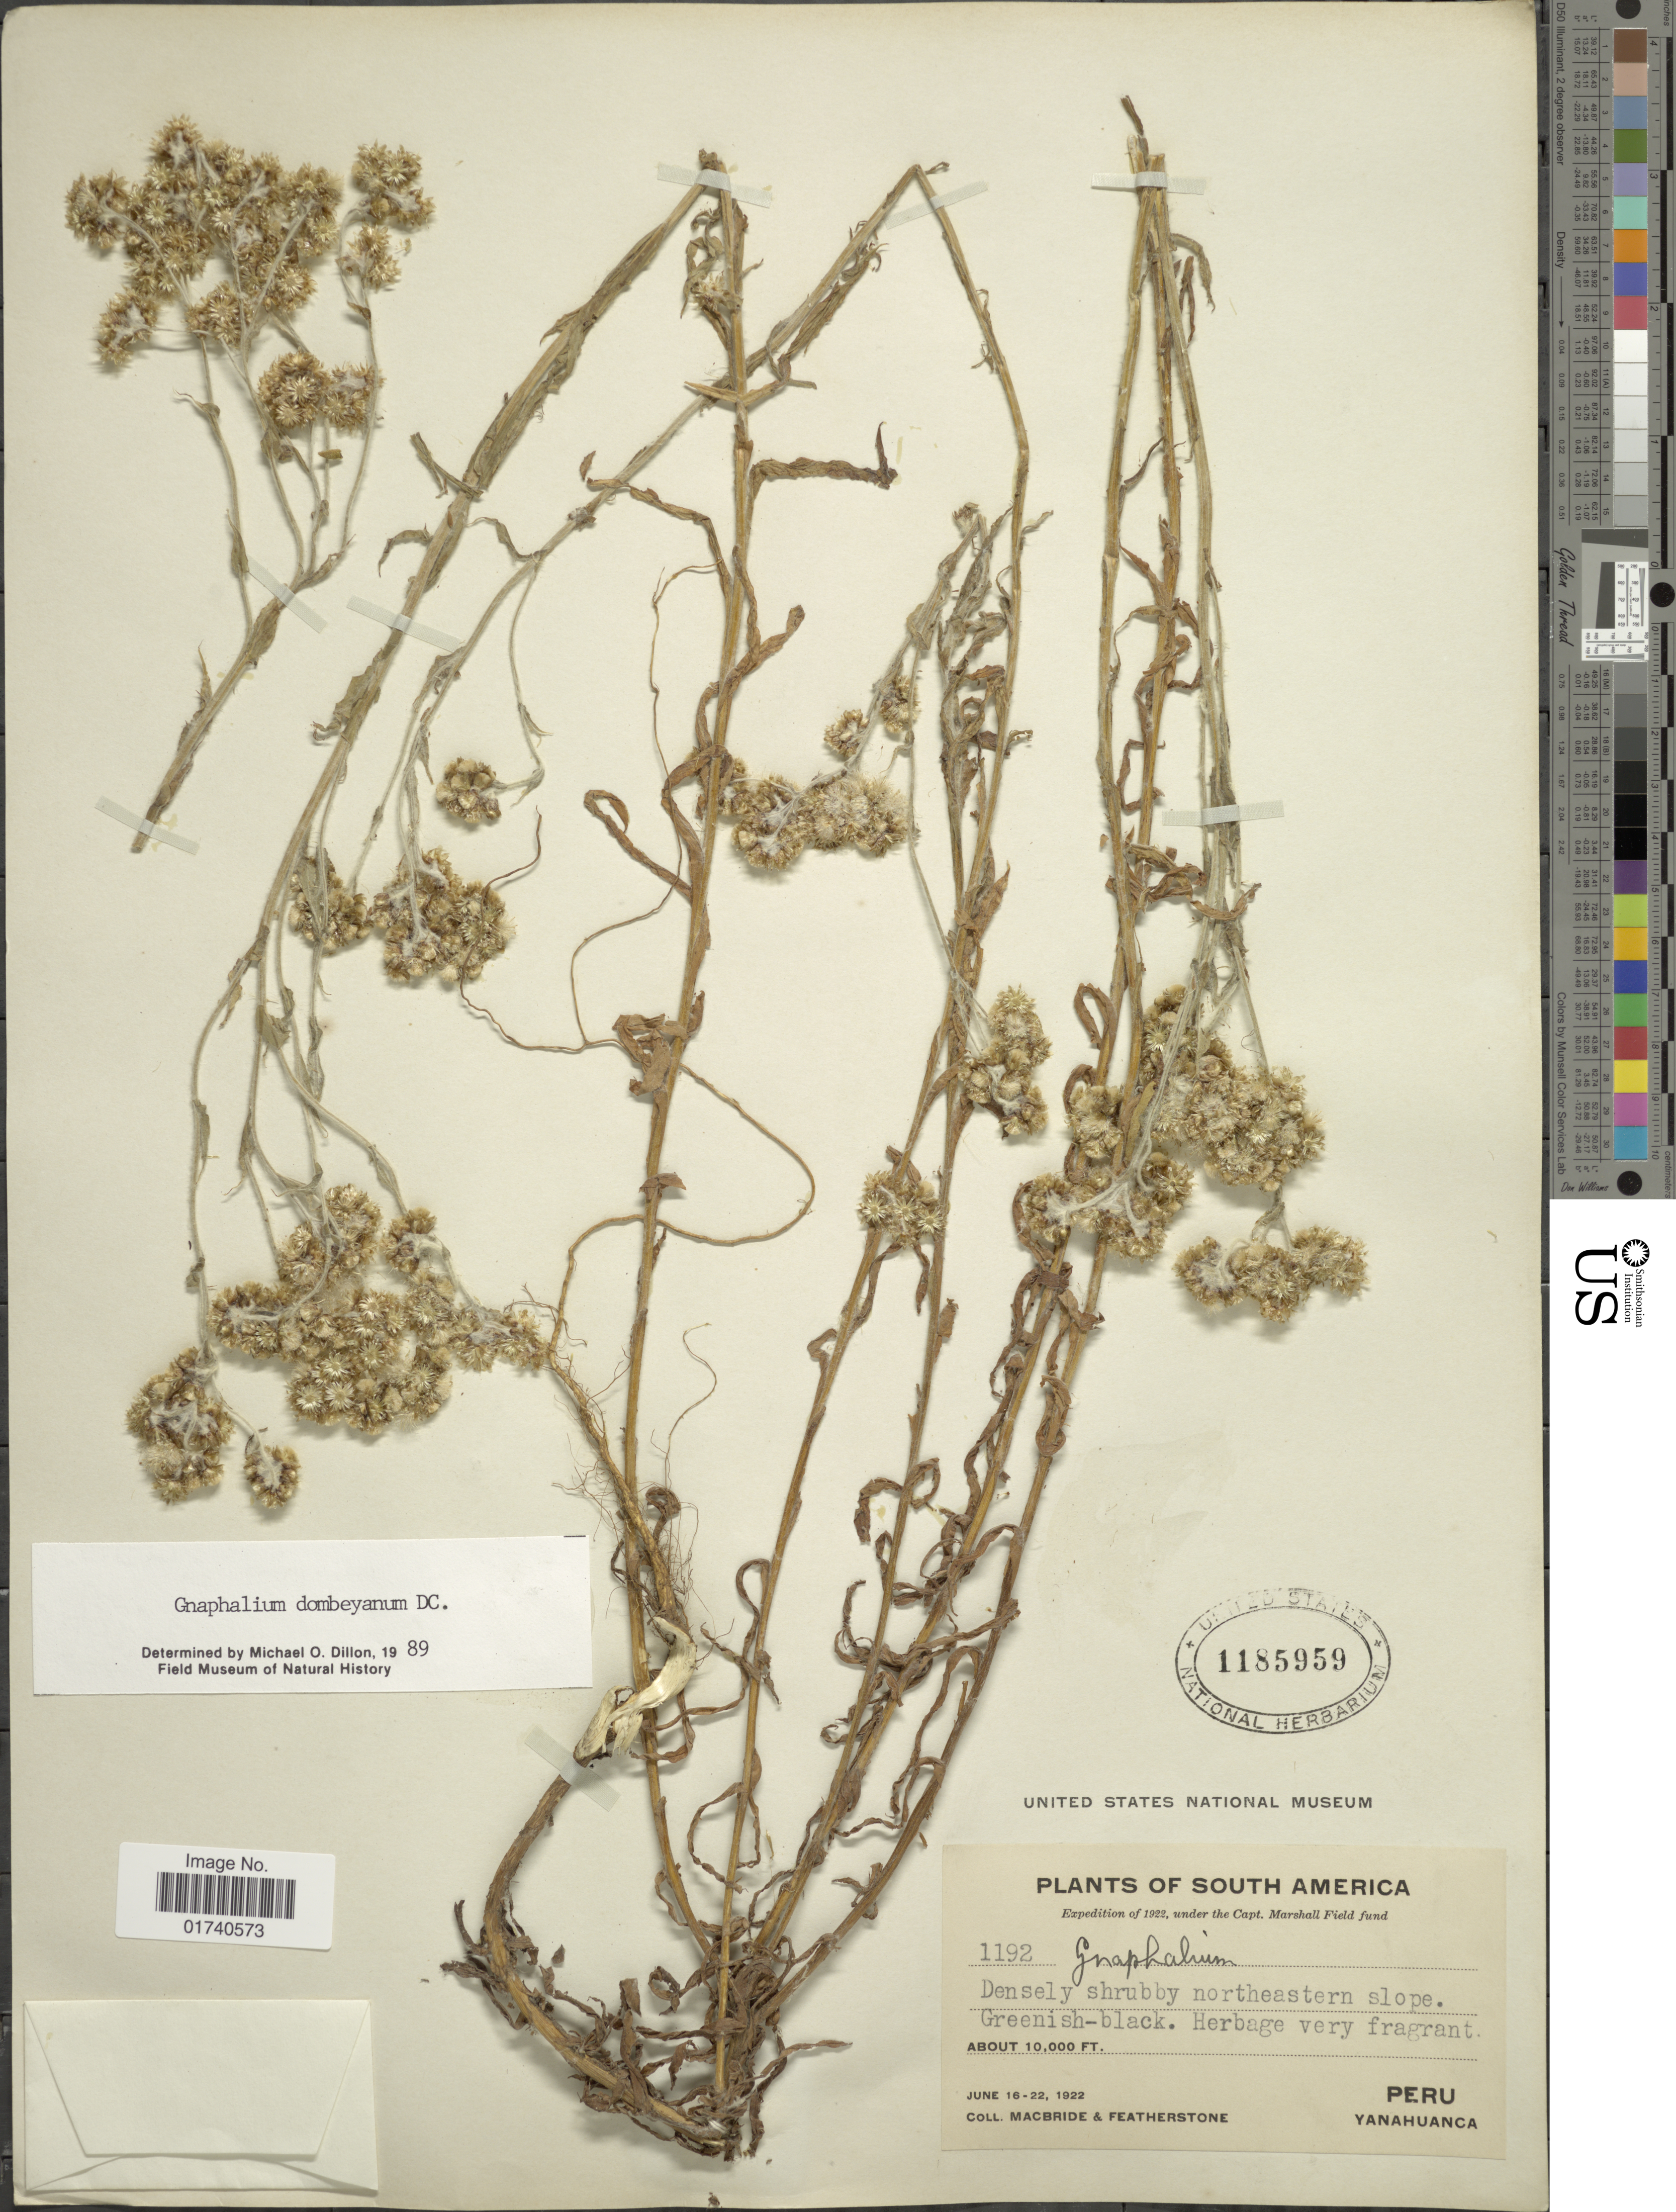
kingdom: Plantae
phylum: Tracheophyta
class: Magnoliopsida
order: Asterales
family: Asteraceae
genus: Pseudognaphalium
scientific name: Pseudognaphalium dombeyanum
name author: (DC.) Anderb.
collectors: Macbride, -- & -. Featherstone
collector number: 1192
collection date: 1922-06-16/1922-06-22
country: Peru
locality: Yanahuanca.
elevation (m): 3048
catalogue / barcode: US 1185959